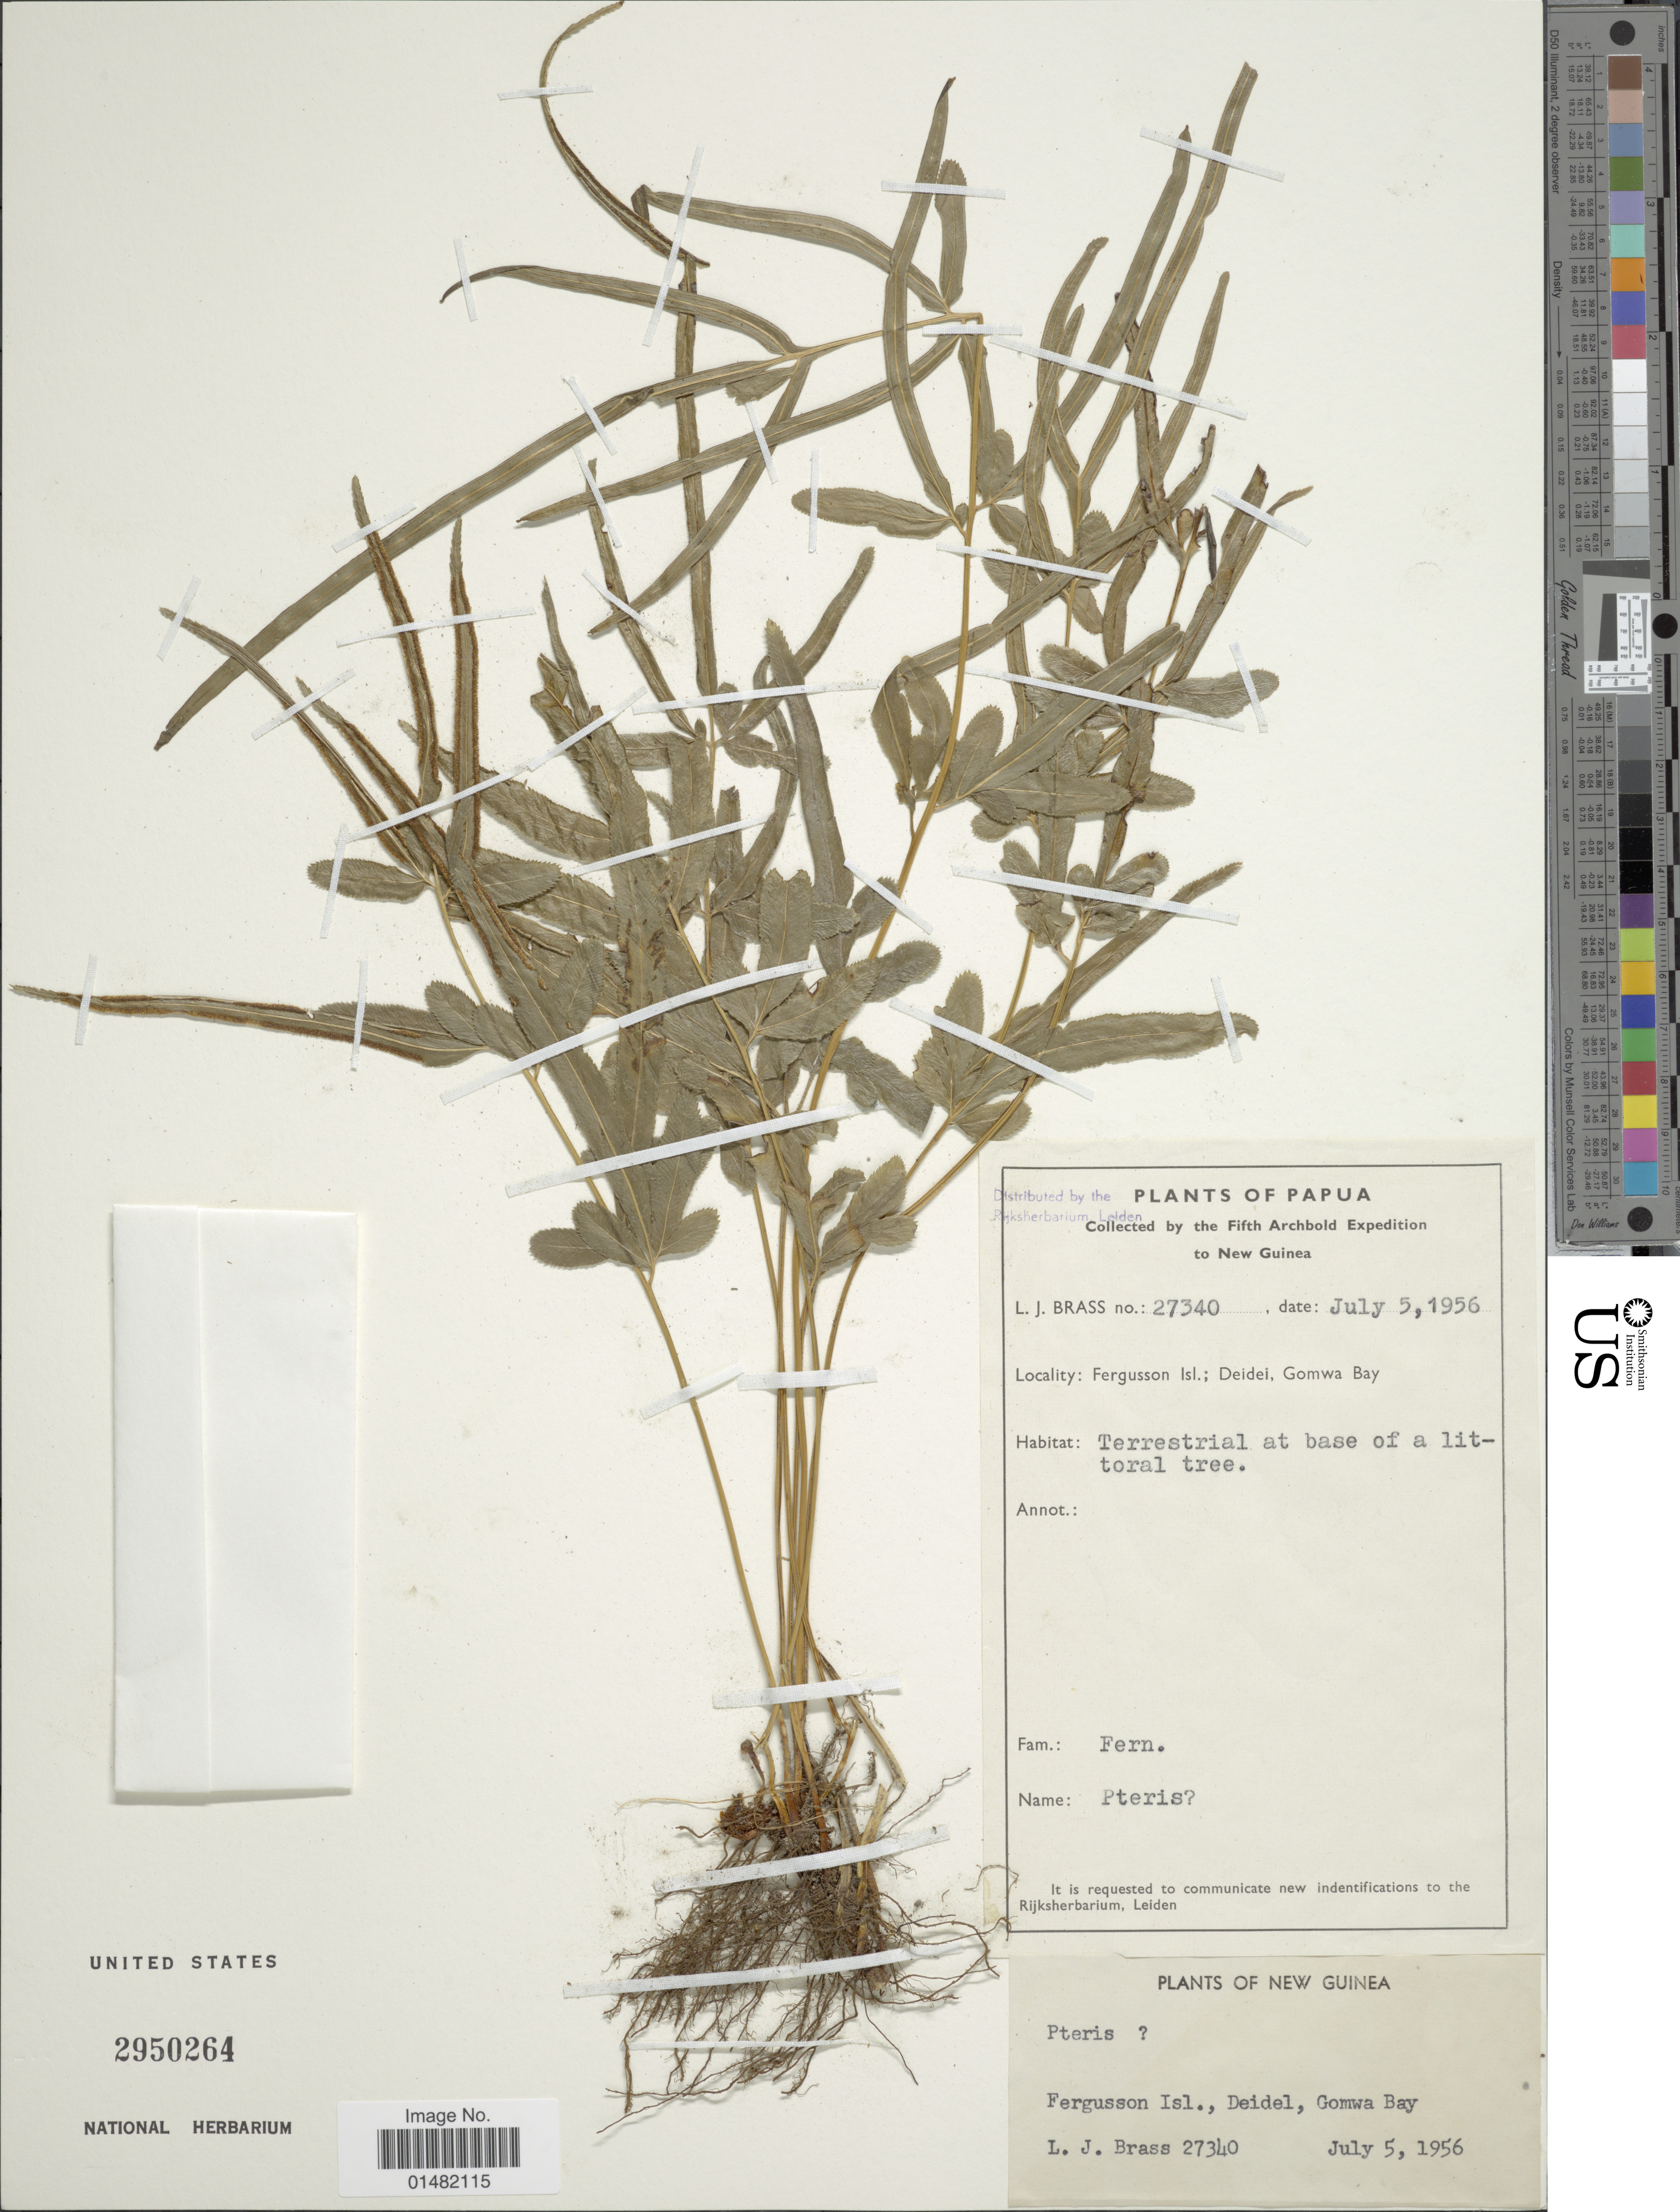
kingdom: Plantae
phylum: Tracheophyta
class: Polypodiopsida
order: Polypodiales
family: Pteridaceae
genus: Pteris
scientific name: Pteris sp.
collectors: L. J. Brass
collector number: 27340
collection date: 1956-07-05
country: Papua New Guinea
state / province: Milne Bay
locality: Fergusson Isl.; Deidei, Gomwa Bay, New Guinea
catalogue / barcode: US 2950264